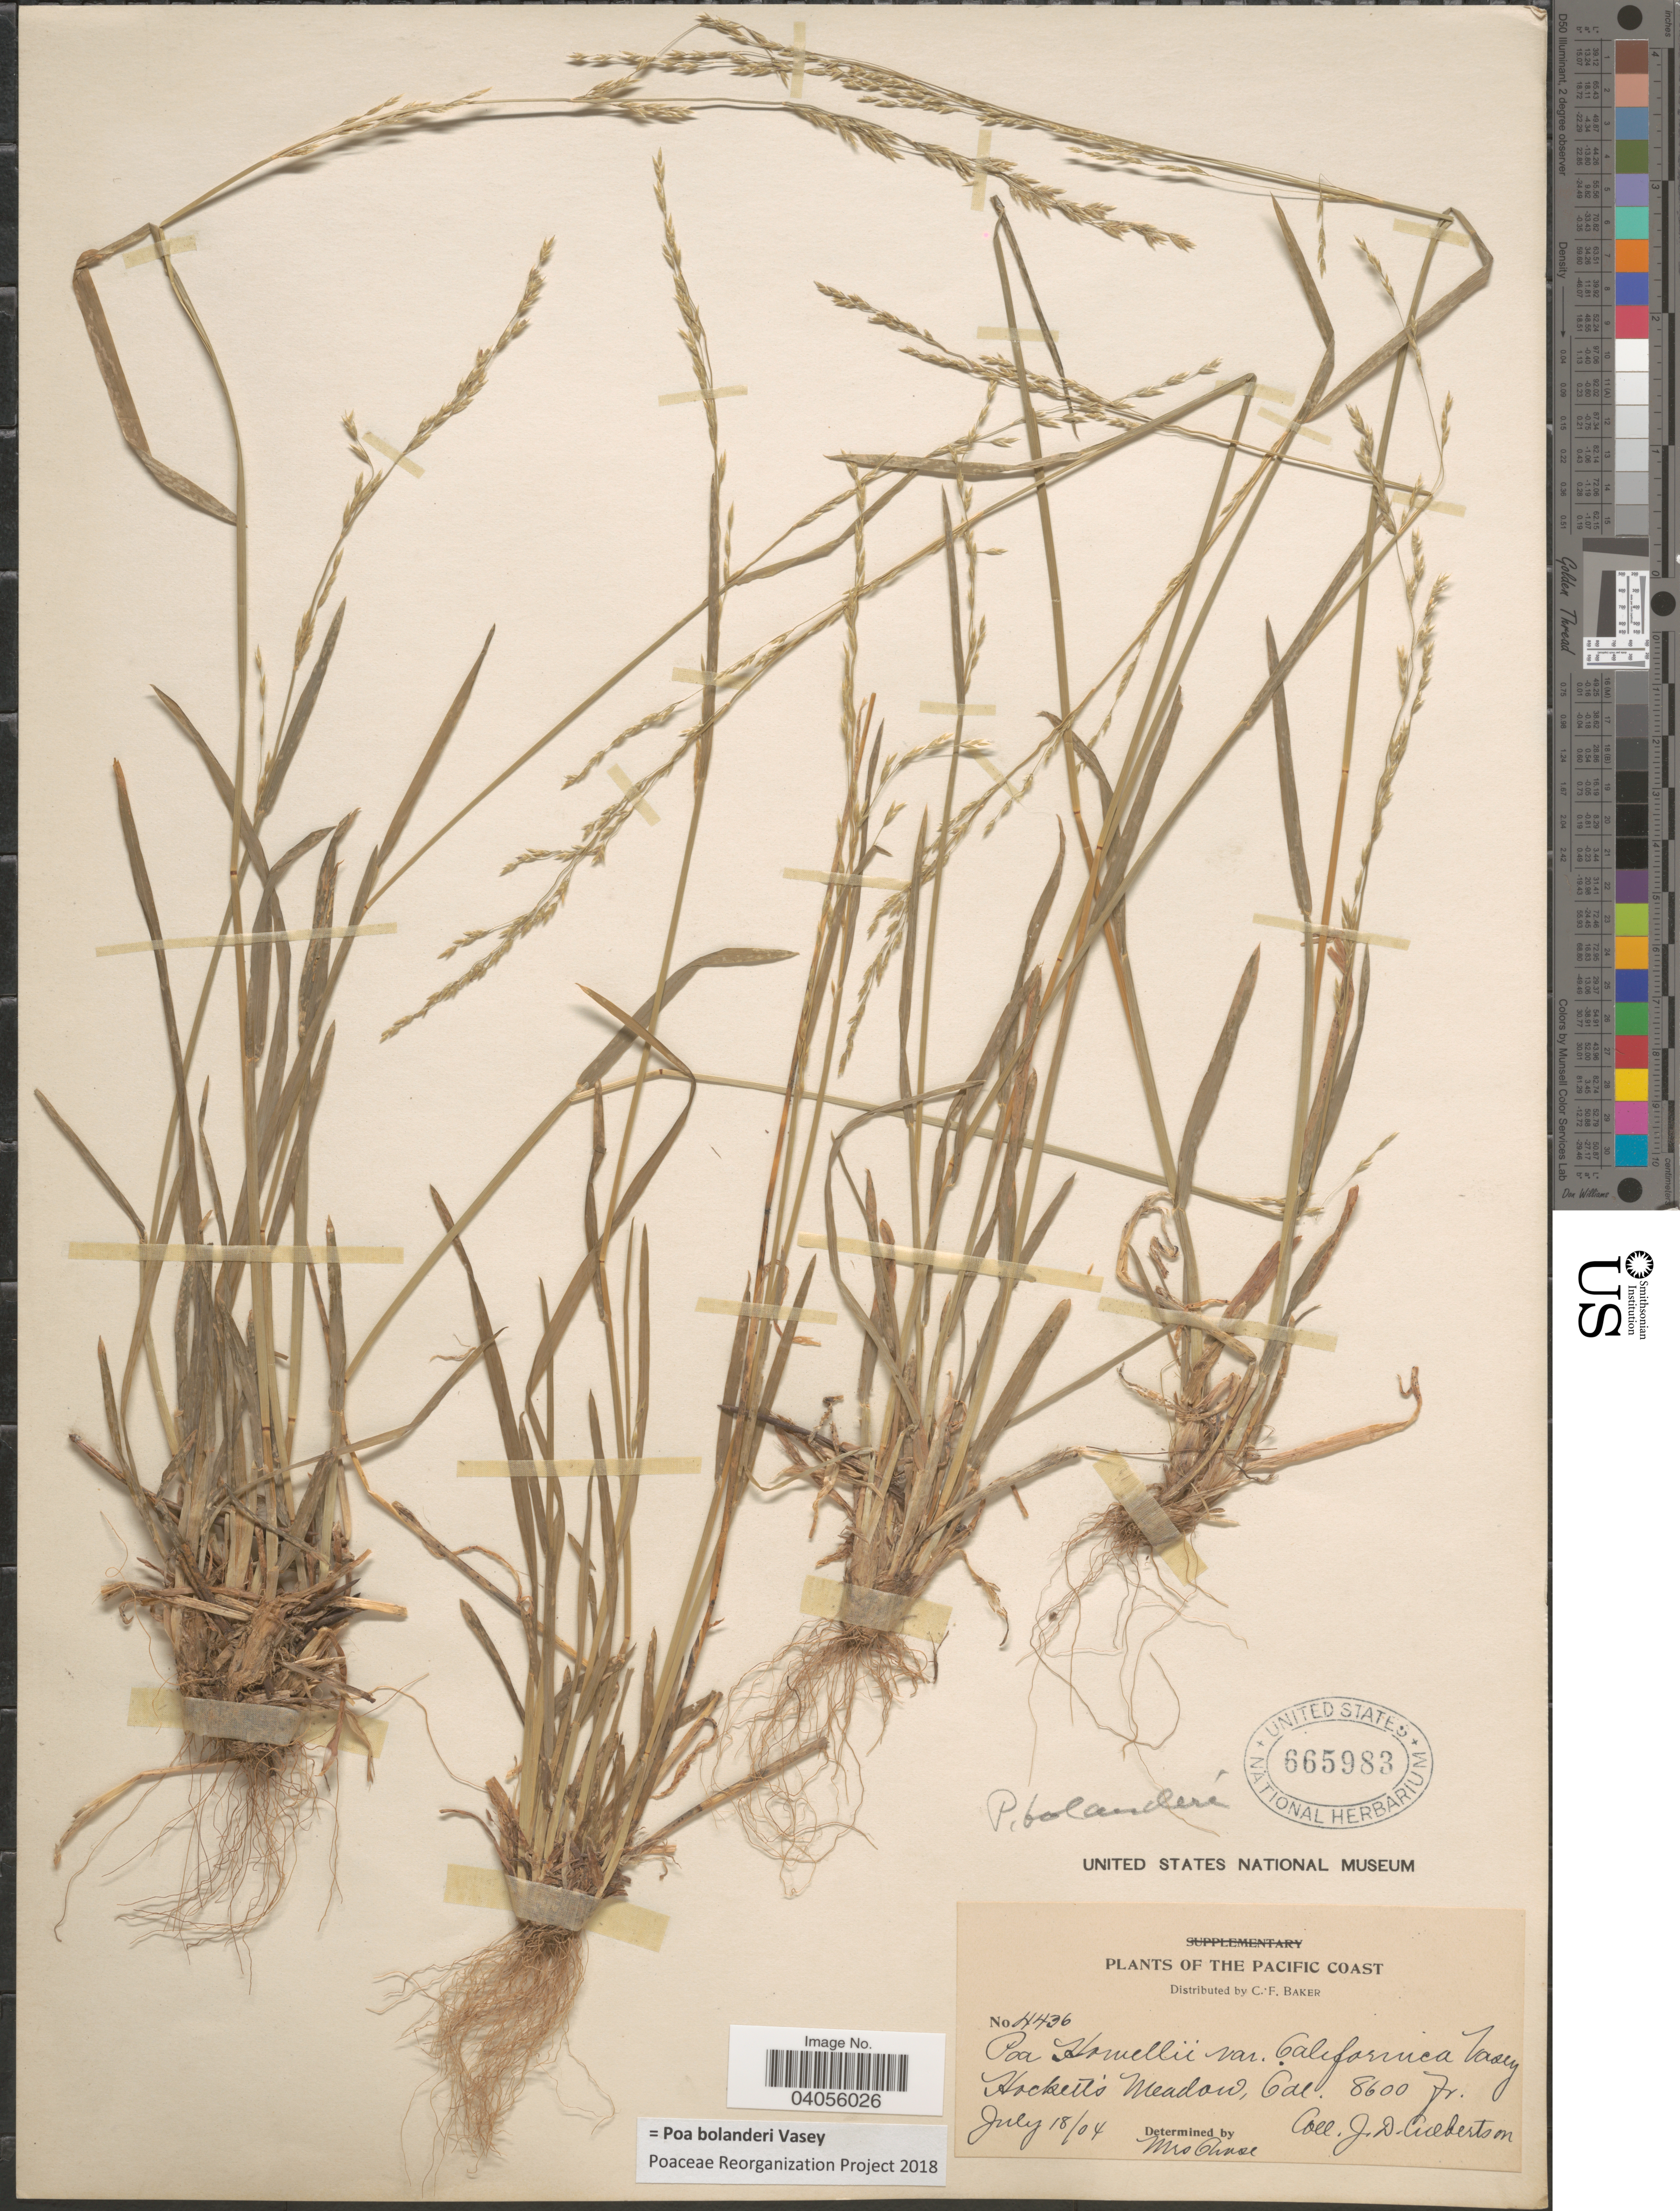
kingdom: Plantae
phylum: Tracheophyta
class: Liliopsida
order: Poales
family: Poaceae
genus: Poa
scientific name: Poa bolanderi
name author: Vasey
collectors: J. Culbertson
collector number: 4436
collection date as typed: Transcribed d/m/y: 18/7/4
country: United States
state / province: California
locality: Pacific Coast. Hockett's Meadow.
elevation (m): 2621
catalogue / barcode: US 665983